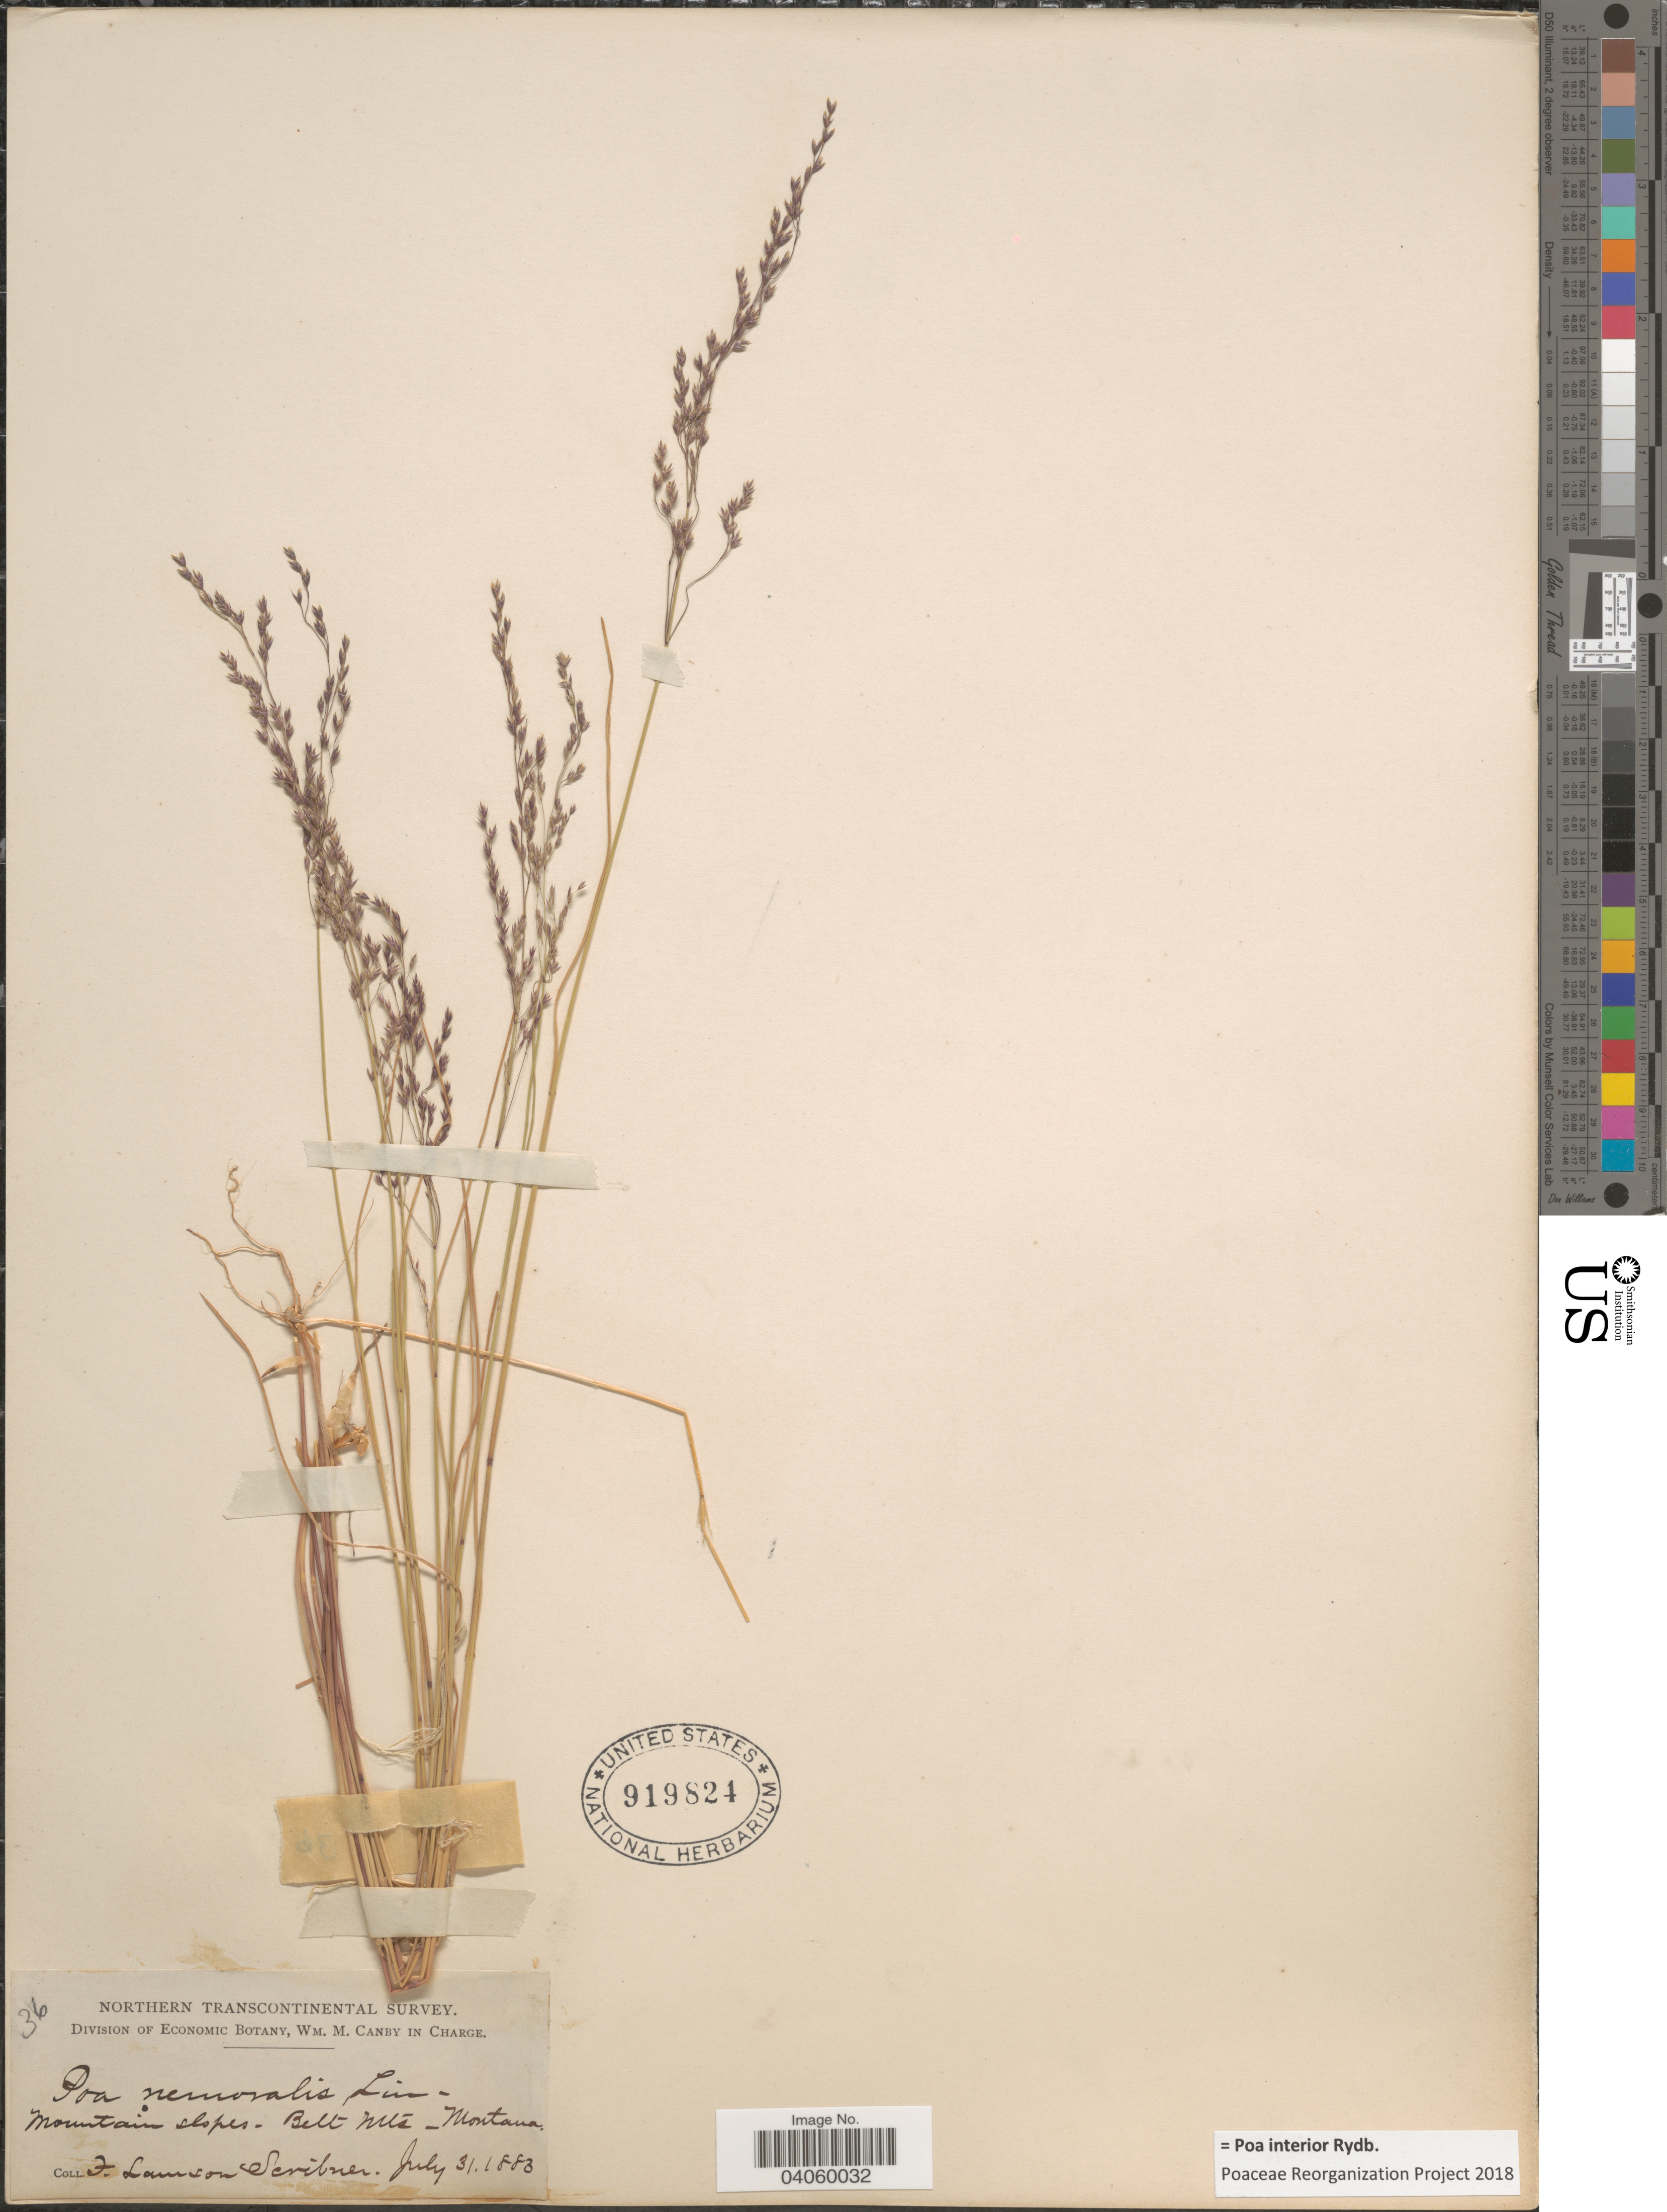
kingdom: Plantae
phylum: Tracheophyta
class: Liliopsida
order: Poales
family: Poaceae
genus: Poa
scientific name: Poa interior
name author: Rydb.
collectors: F. Lamson-Scribner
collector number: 36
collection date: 1883-07-31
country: United States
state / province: Montana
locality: Mountain slopes. Belt Mts.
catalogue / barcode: US 919824